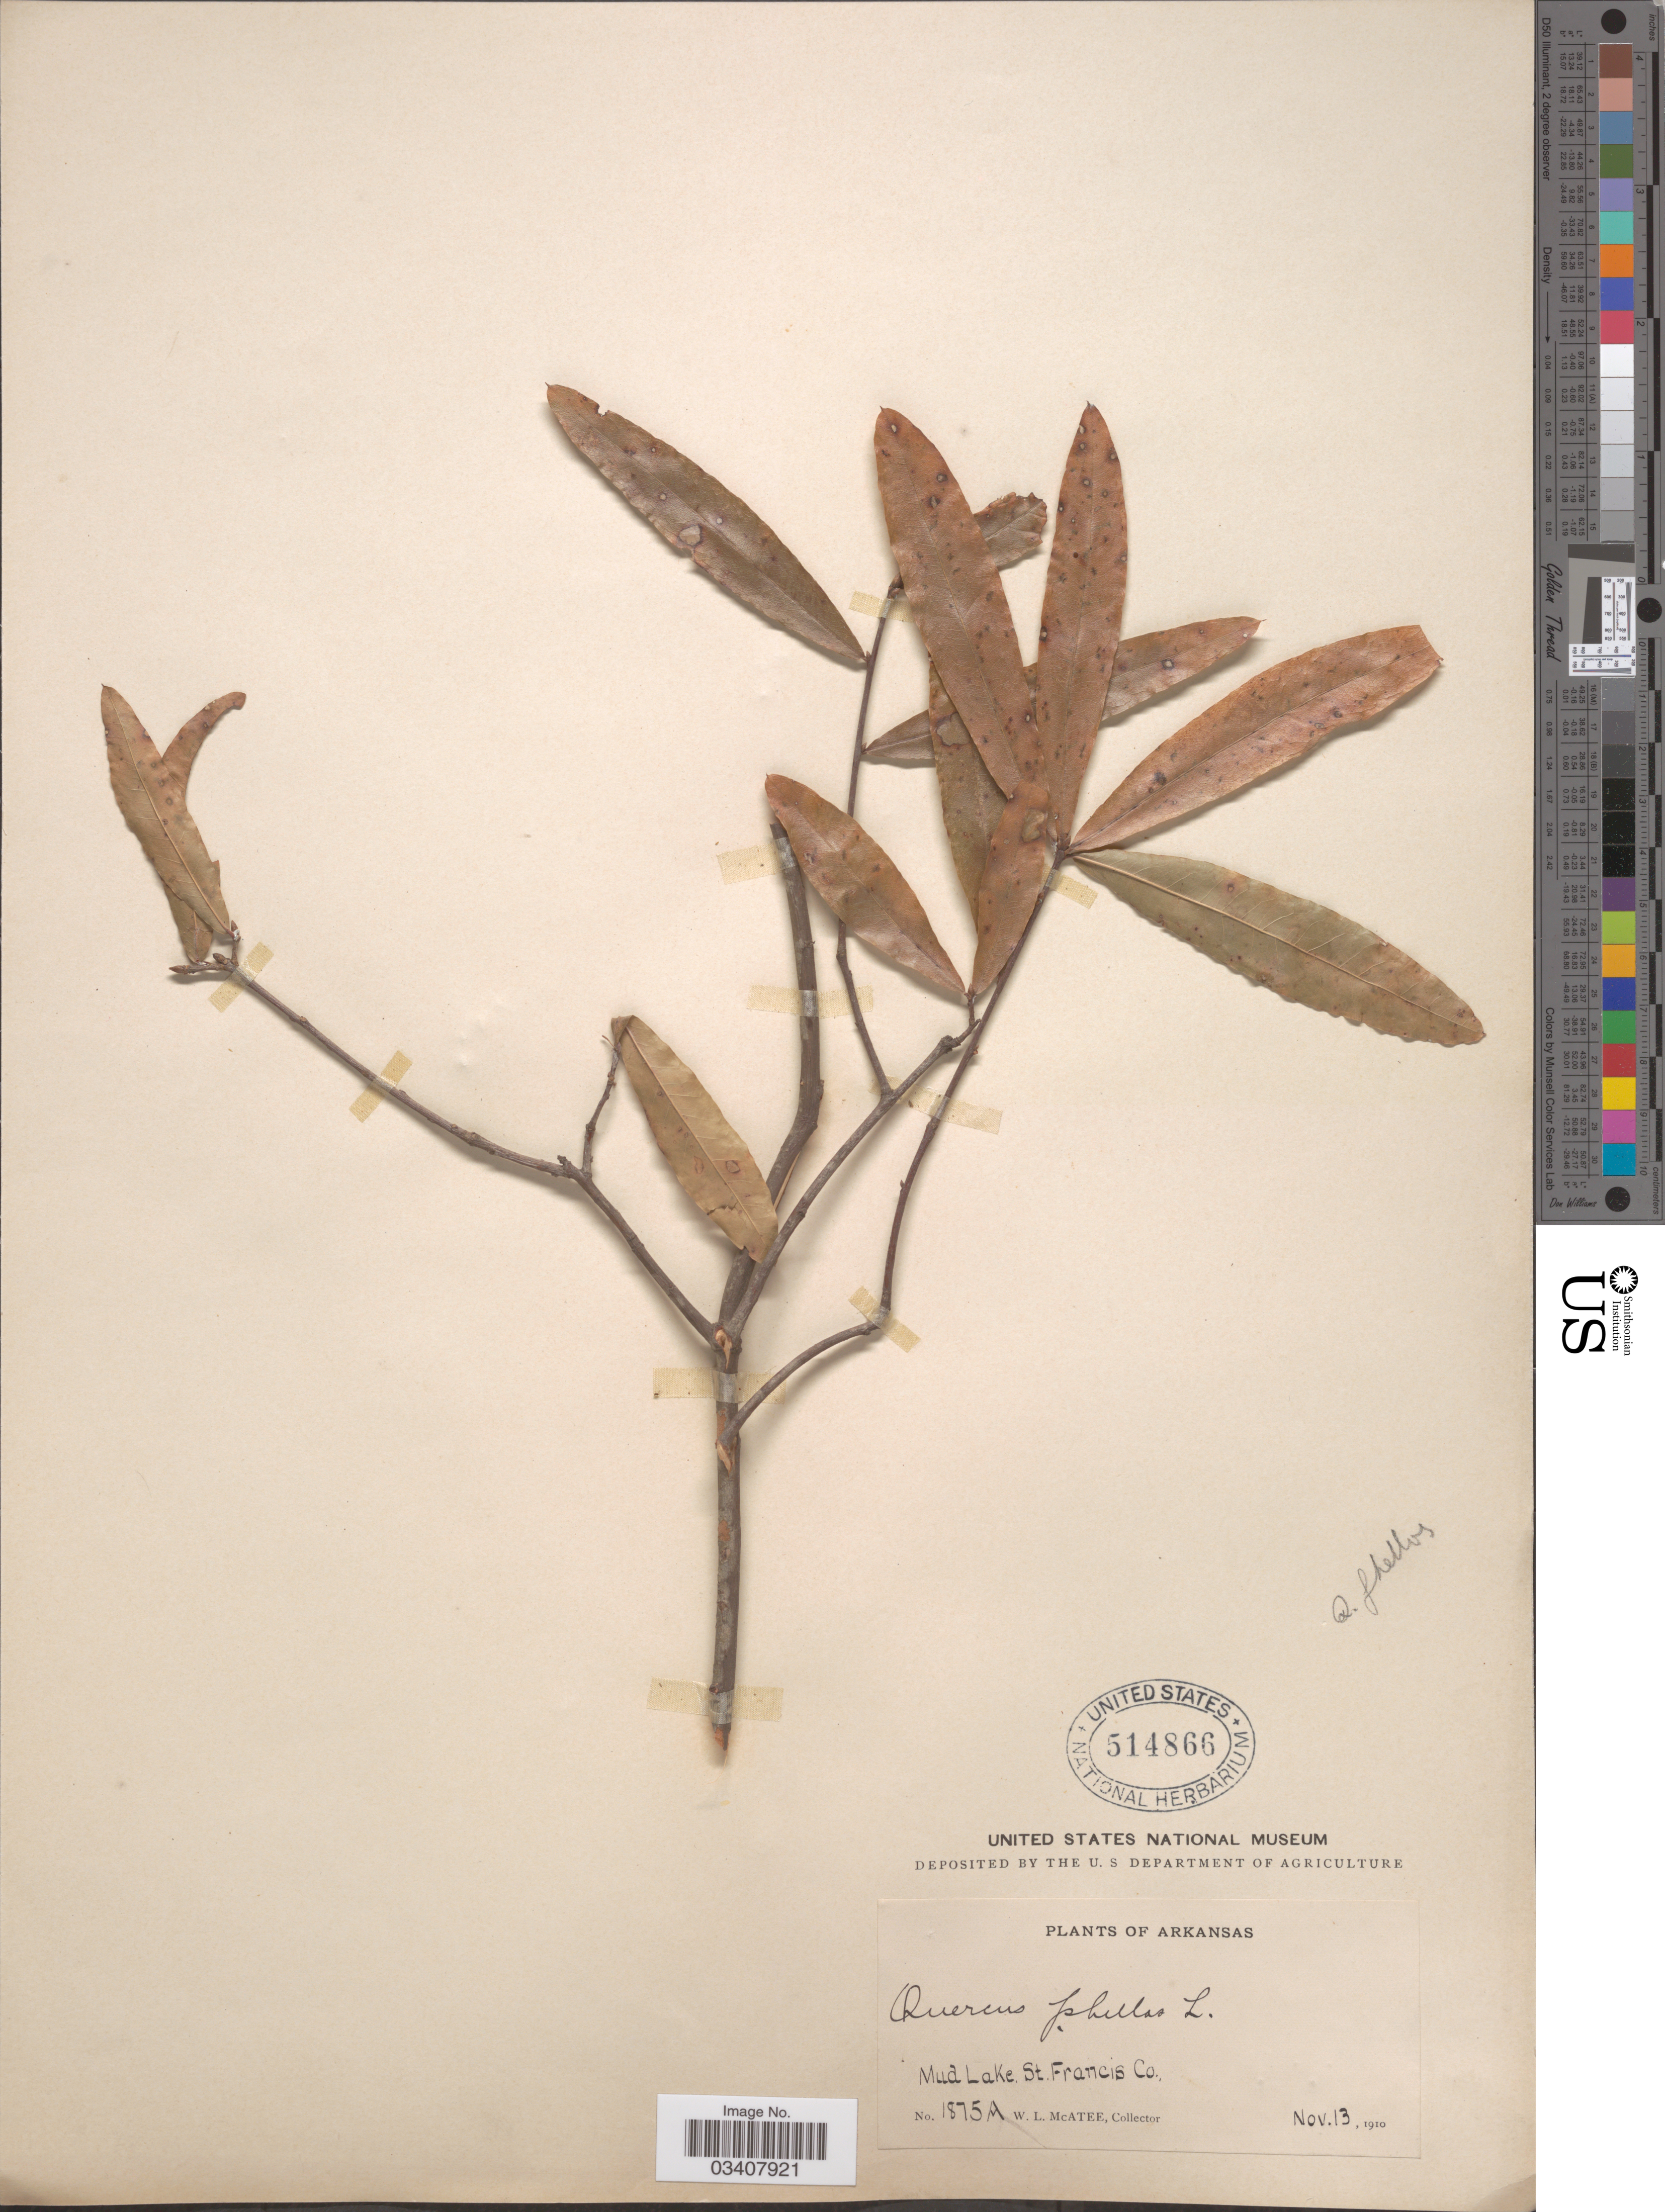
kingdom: Plantae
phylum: Tracheophyta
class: Magnoliopsida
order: Fagales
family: Fagaceae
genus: Quercus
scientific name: Quercus phellos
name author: L.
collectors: W. McAtee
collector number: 1875A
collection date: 1910-11-13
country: United States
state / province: Arkansas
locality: Mud Lake St. Francis Co.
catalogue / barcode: US 514866